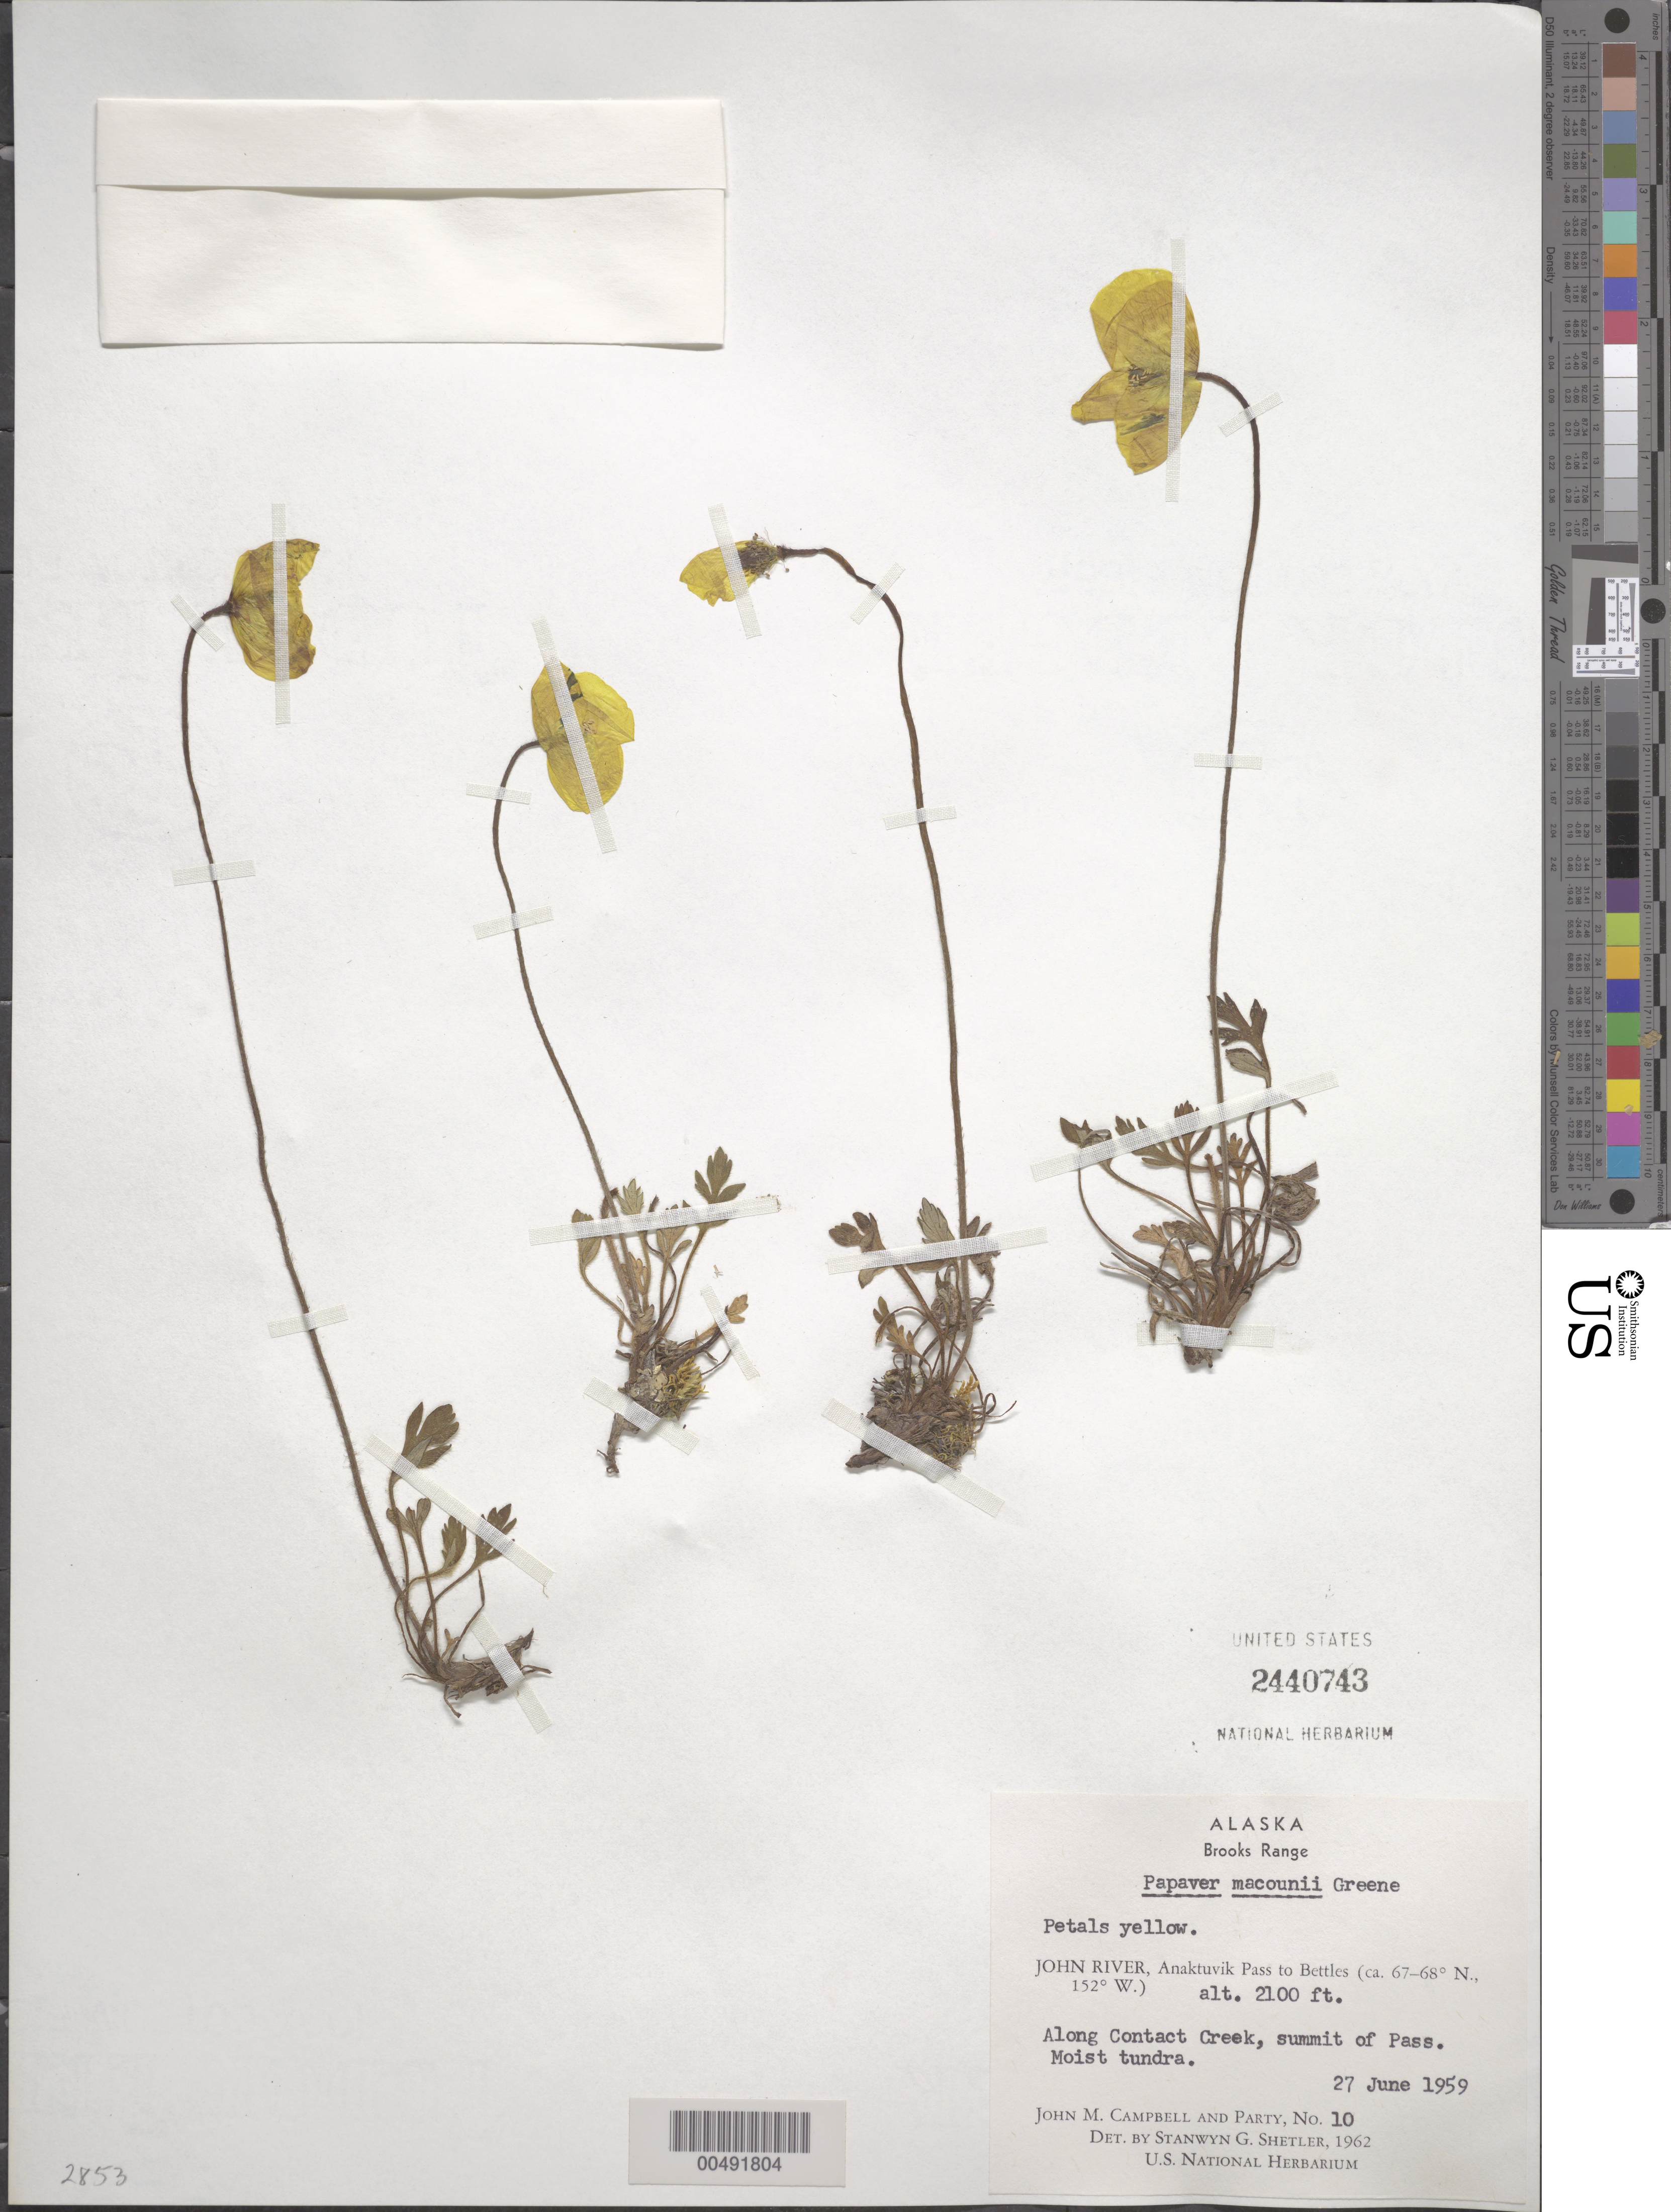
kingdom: Plantae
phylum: Tracheophyta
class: Magnoliopsida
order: Ranunculales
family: Papaveraceae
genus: Papaver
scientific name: Papaver macounii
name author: Greene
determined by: Shetler, Stanwyn G., (US), NMNH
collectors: J. M. Campbell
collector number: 10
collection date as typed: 27 Jun 1959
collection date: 1959-06-27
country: United States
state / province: Alaska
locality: Brooks Range, John River, summit of Anaktuvuk Pass, along Contact Creek (lat/long recorded as: lat=::: long=152:0:0:W)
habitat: moist tundra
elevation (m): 640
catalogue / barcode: US 2440743